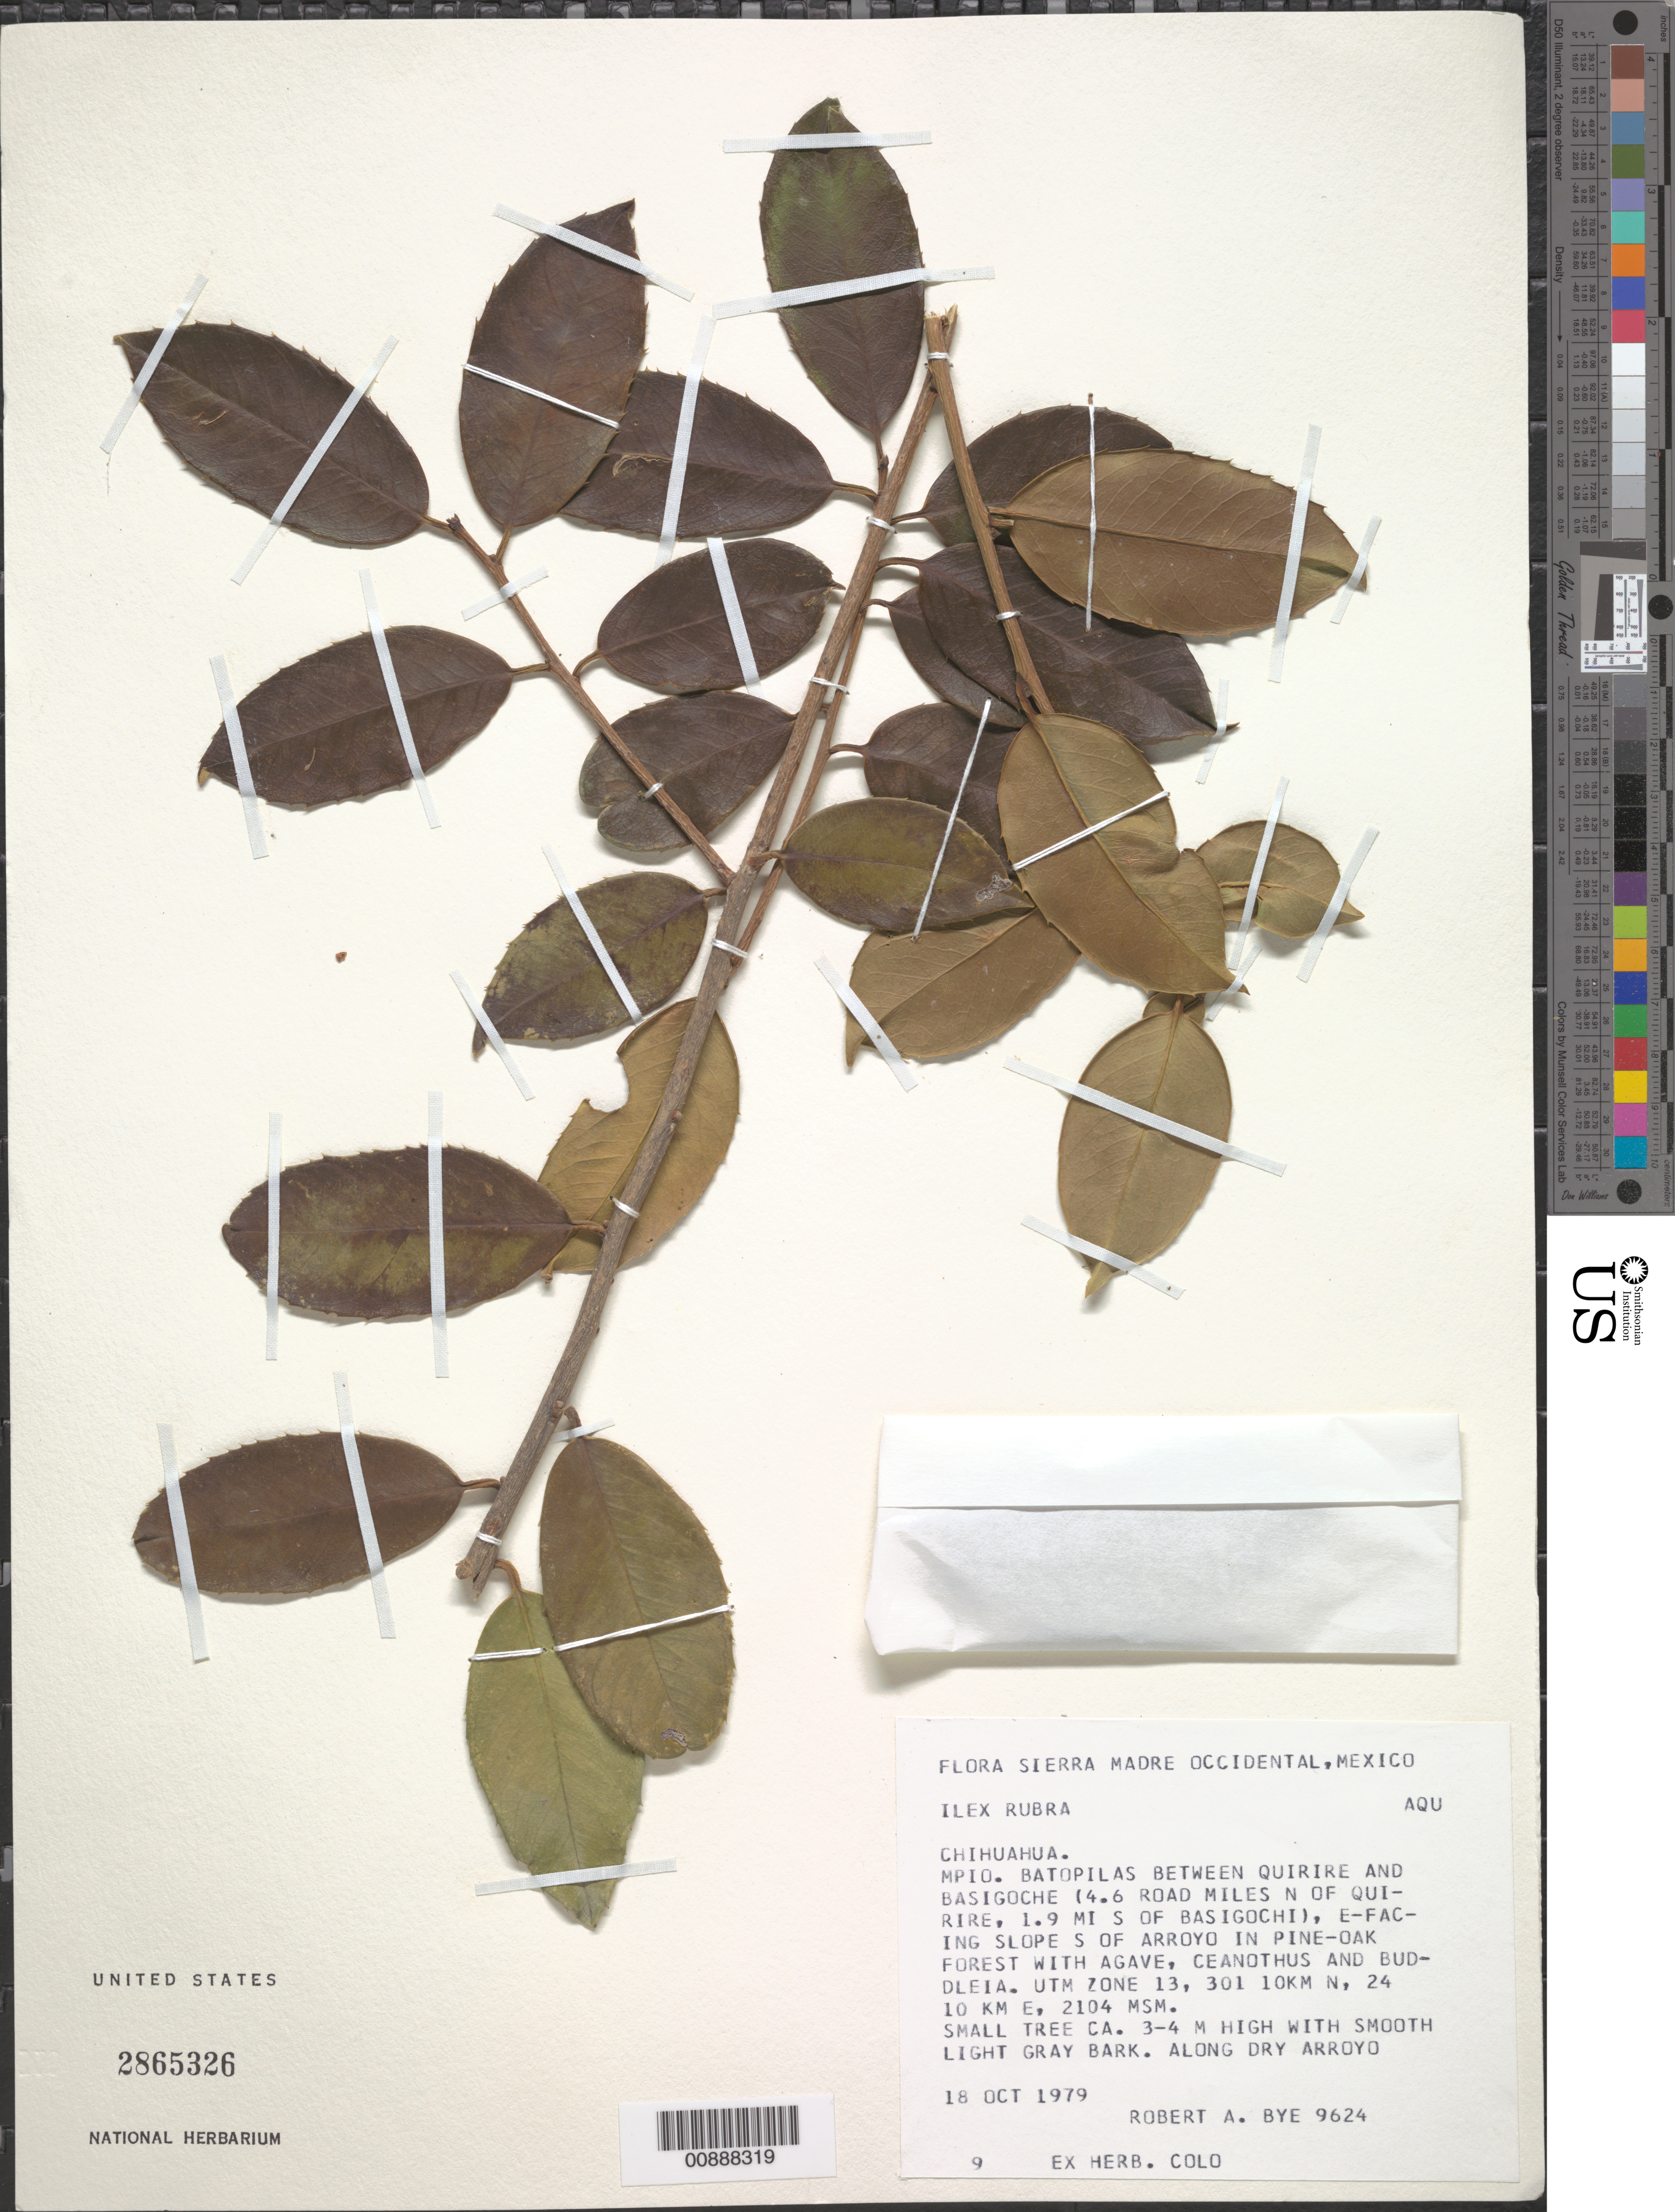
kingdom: Plantae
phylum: Tracheophyta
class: Magnoliopsida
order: Aquifoliales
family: Aquifoliaceae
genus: Ilex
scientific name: Ilex rubra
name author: S. Watson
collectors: R. A. Bye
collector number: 9624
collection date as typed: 18 Oct 1979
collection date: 1979-10-18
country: Mexico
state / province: Chihuahua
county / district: Batopilas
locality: Between Quirire and Basigoche (4.6 road miles N of Quirire, 1.9 mi. S of Basigochi). E facing slope S of arroyo. Along dry arroyo.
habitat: Along dry arroyo in Pine-Oak forest with Agave, Ceanothus and Buddleia.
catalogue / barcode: US 2865326